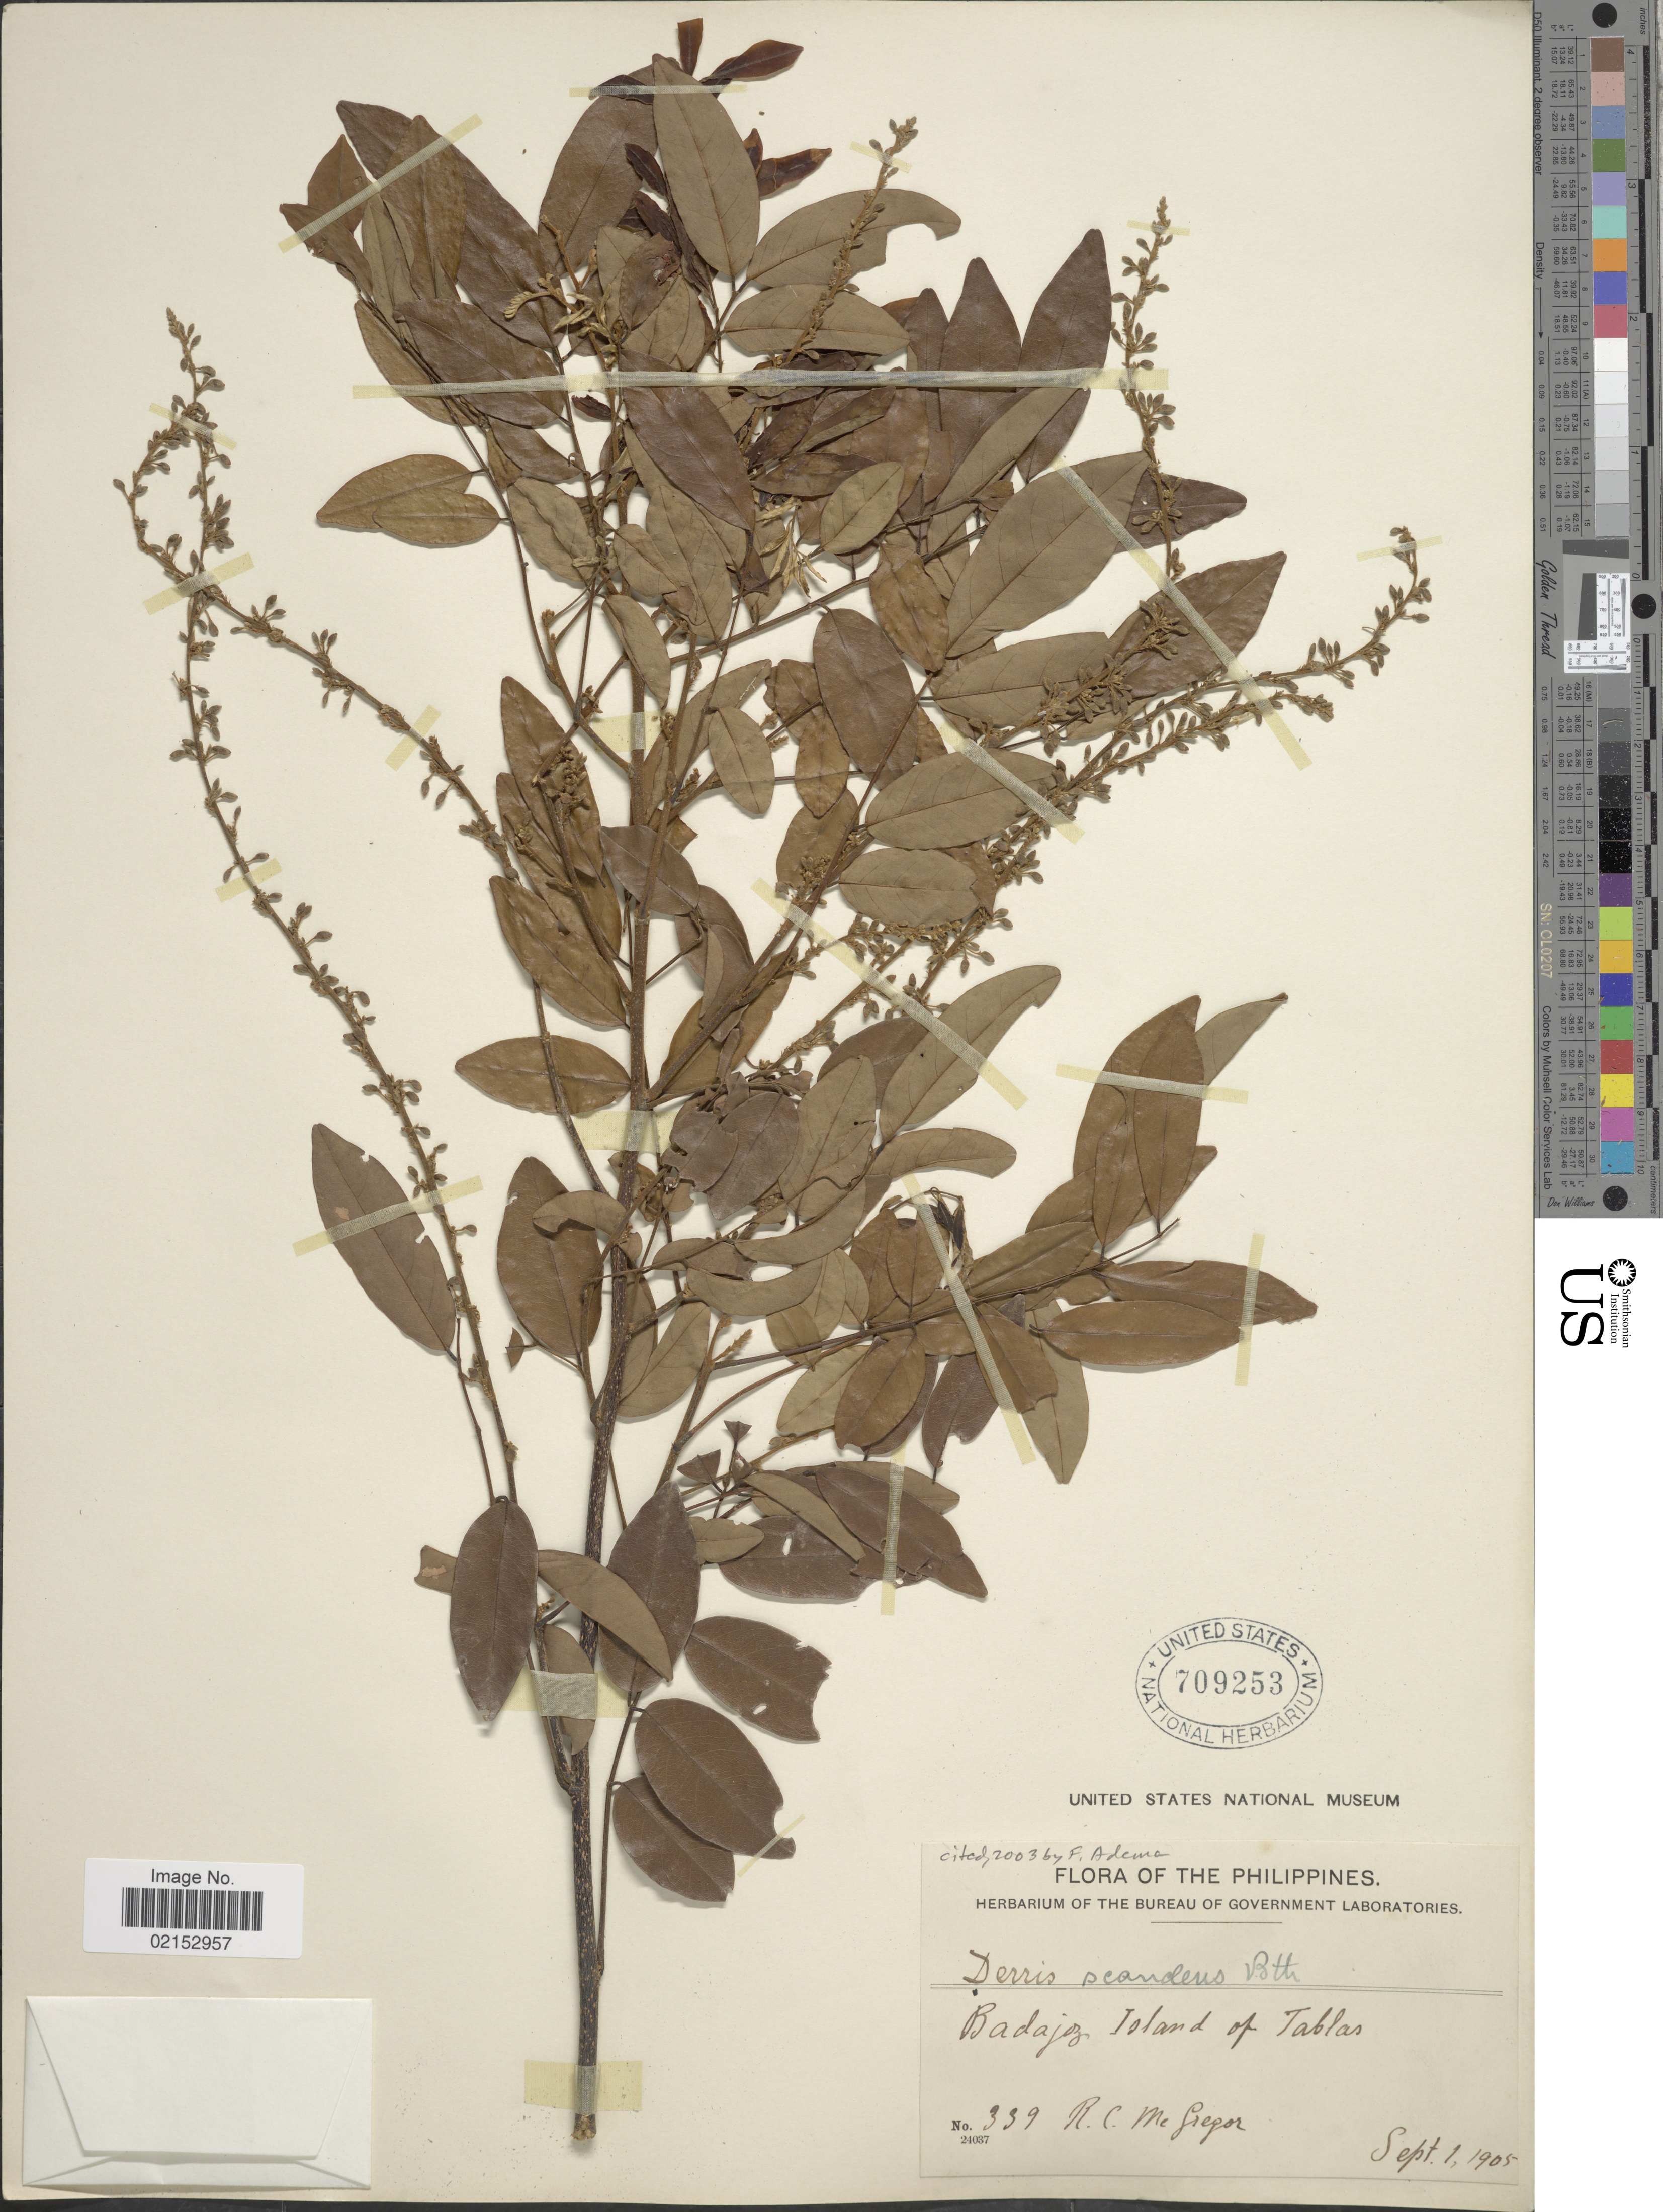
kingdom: Plantae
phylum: Tracheophyta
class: Magnoliopsida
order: Fabales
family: Fabaceae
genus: Brachypterum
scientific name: Brachypterum scandens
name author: (Roxb.) Miq.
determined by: Strong, Mark T., (BOT), Smithsonian Institution - National Museum of Natural History (UNITED STATES)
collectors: R. C. McGregor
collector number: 339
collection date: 1905-09-01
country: Philippines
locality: Bada [illegible text] Island of Tablas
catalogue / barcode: US 709253